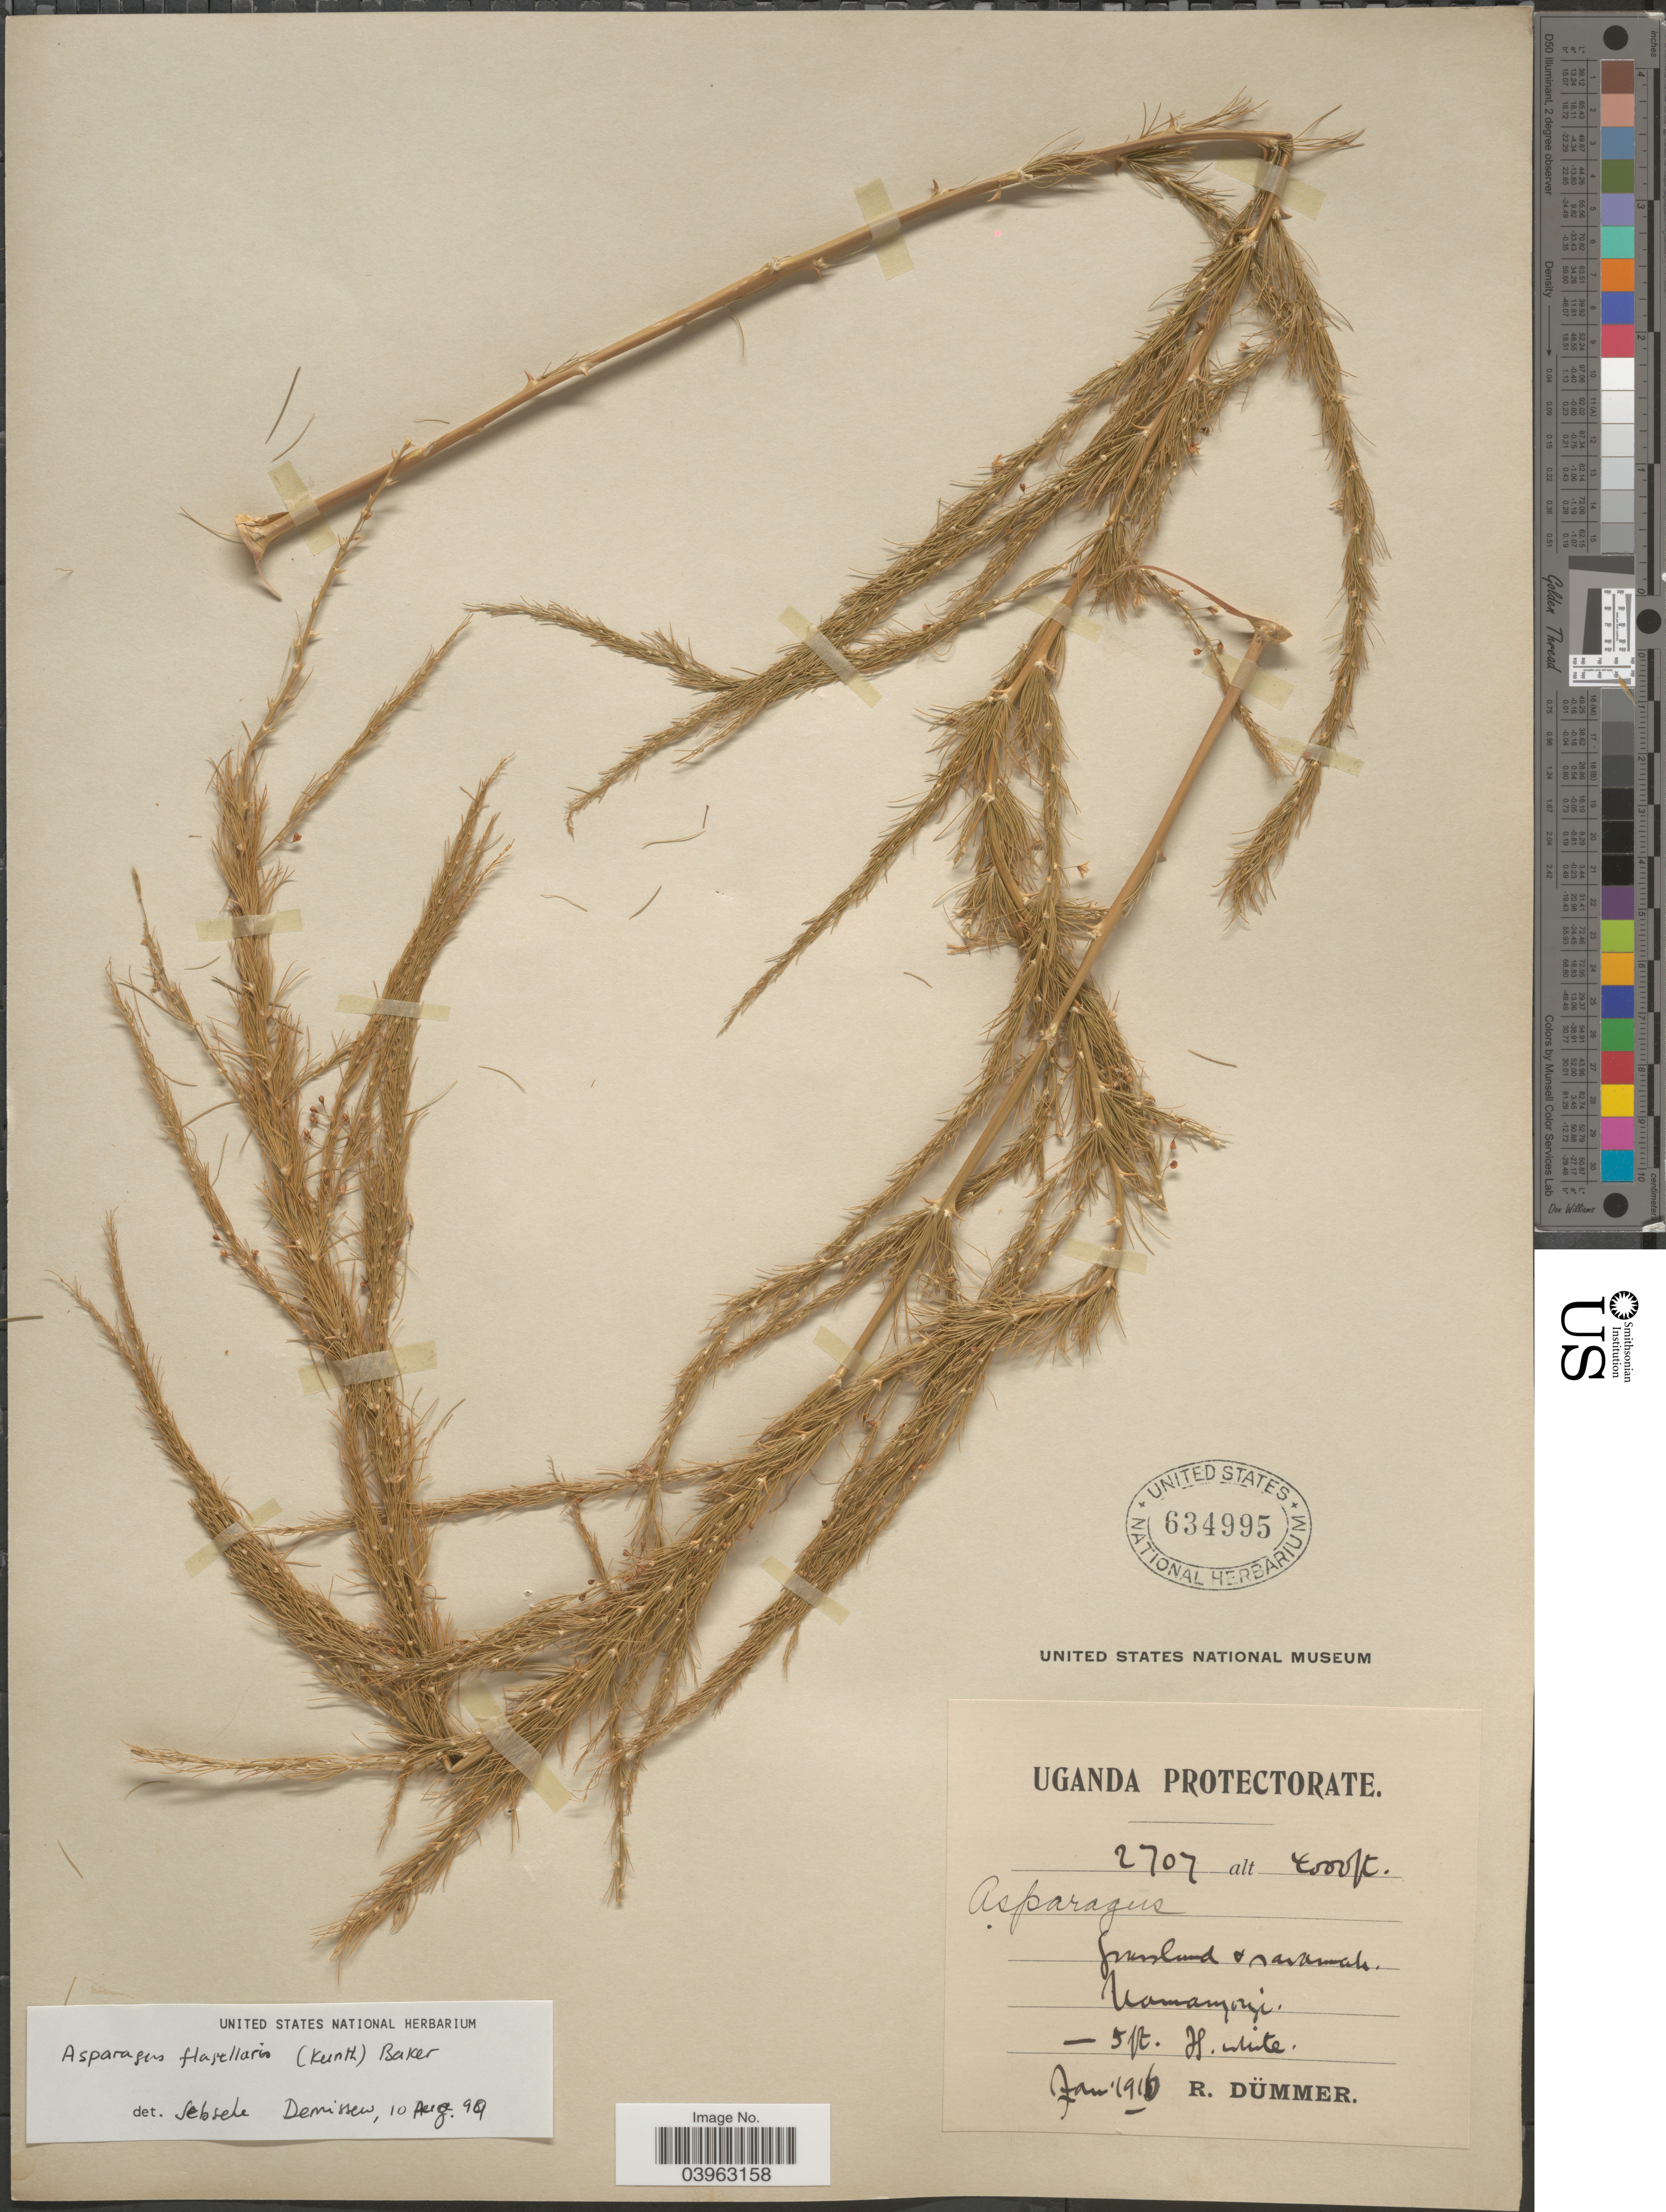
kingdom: Plantae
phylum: Tracheophyta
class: Liliopsida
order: Asparagales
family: Asparagaceae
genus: Asparagus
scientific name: Asparagus flagellaris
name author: (Thunb.) Baker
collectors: R. A. Dümmer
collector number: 2707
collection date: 1916-01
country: Uganda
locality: Uganda Protectorate. Namanyonyi.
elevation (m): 1219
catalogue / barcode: US 634995